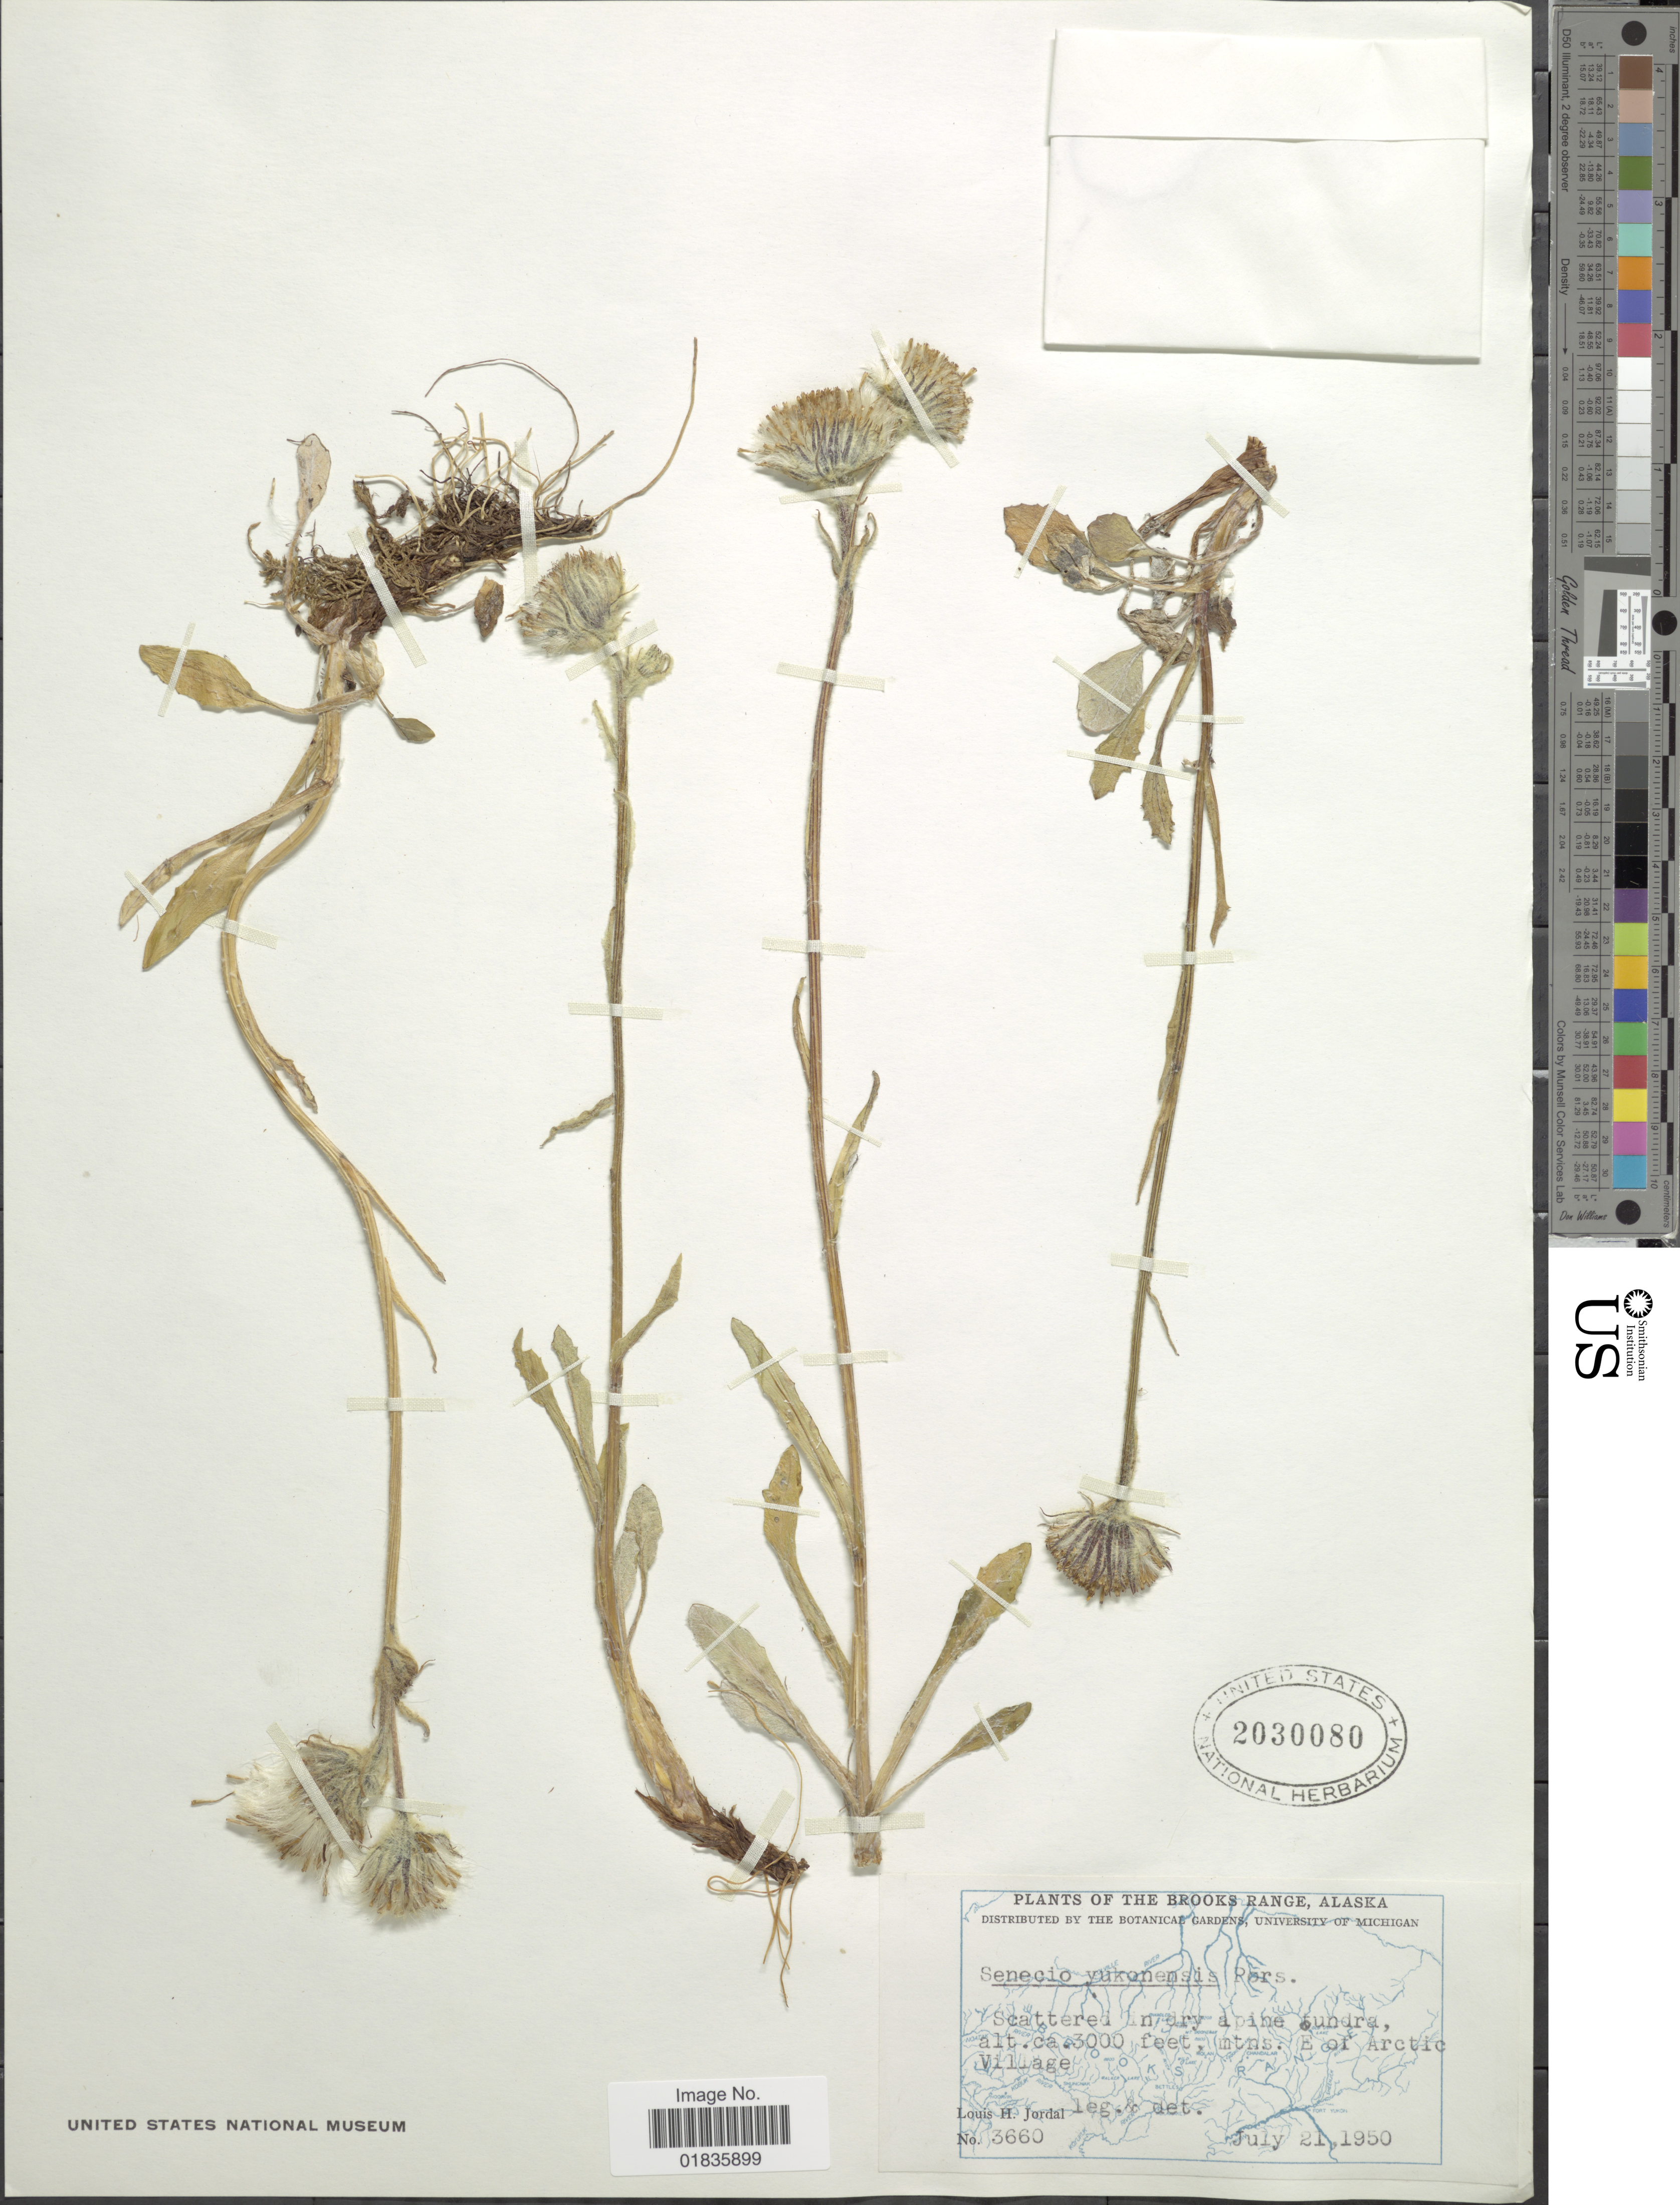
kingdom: Plantae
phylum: Tracheophyta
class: Magnoliopsida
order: Asterales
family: Asteraceae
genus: Tephroseris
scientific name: Tephroseris yukonensis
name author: (A.E. Porsild) Holub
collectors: L. Jordal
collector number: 3660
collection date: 1950-07-21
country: United States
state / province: Alaska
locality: The Brooks Range, mtn. E of Arctic Village.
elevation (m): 914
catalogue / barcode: US 2030080